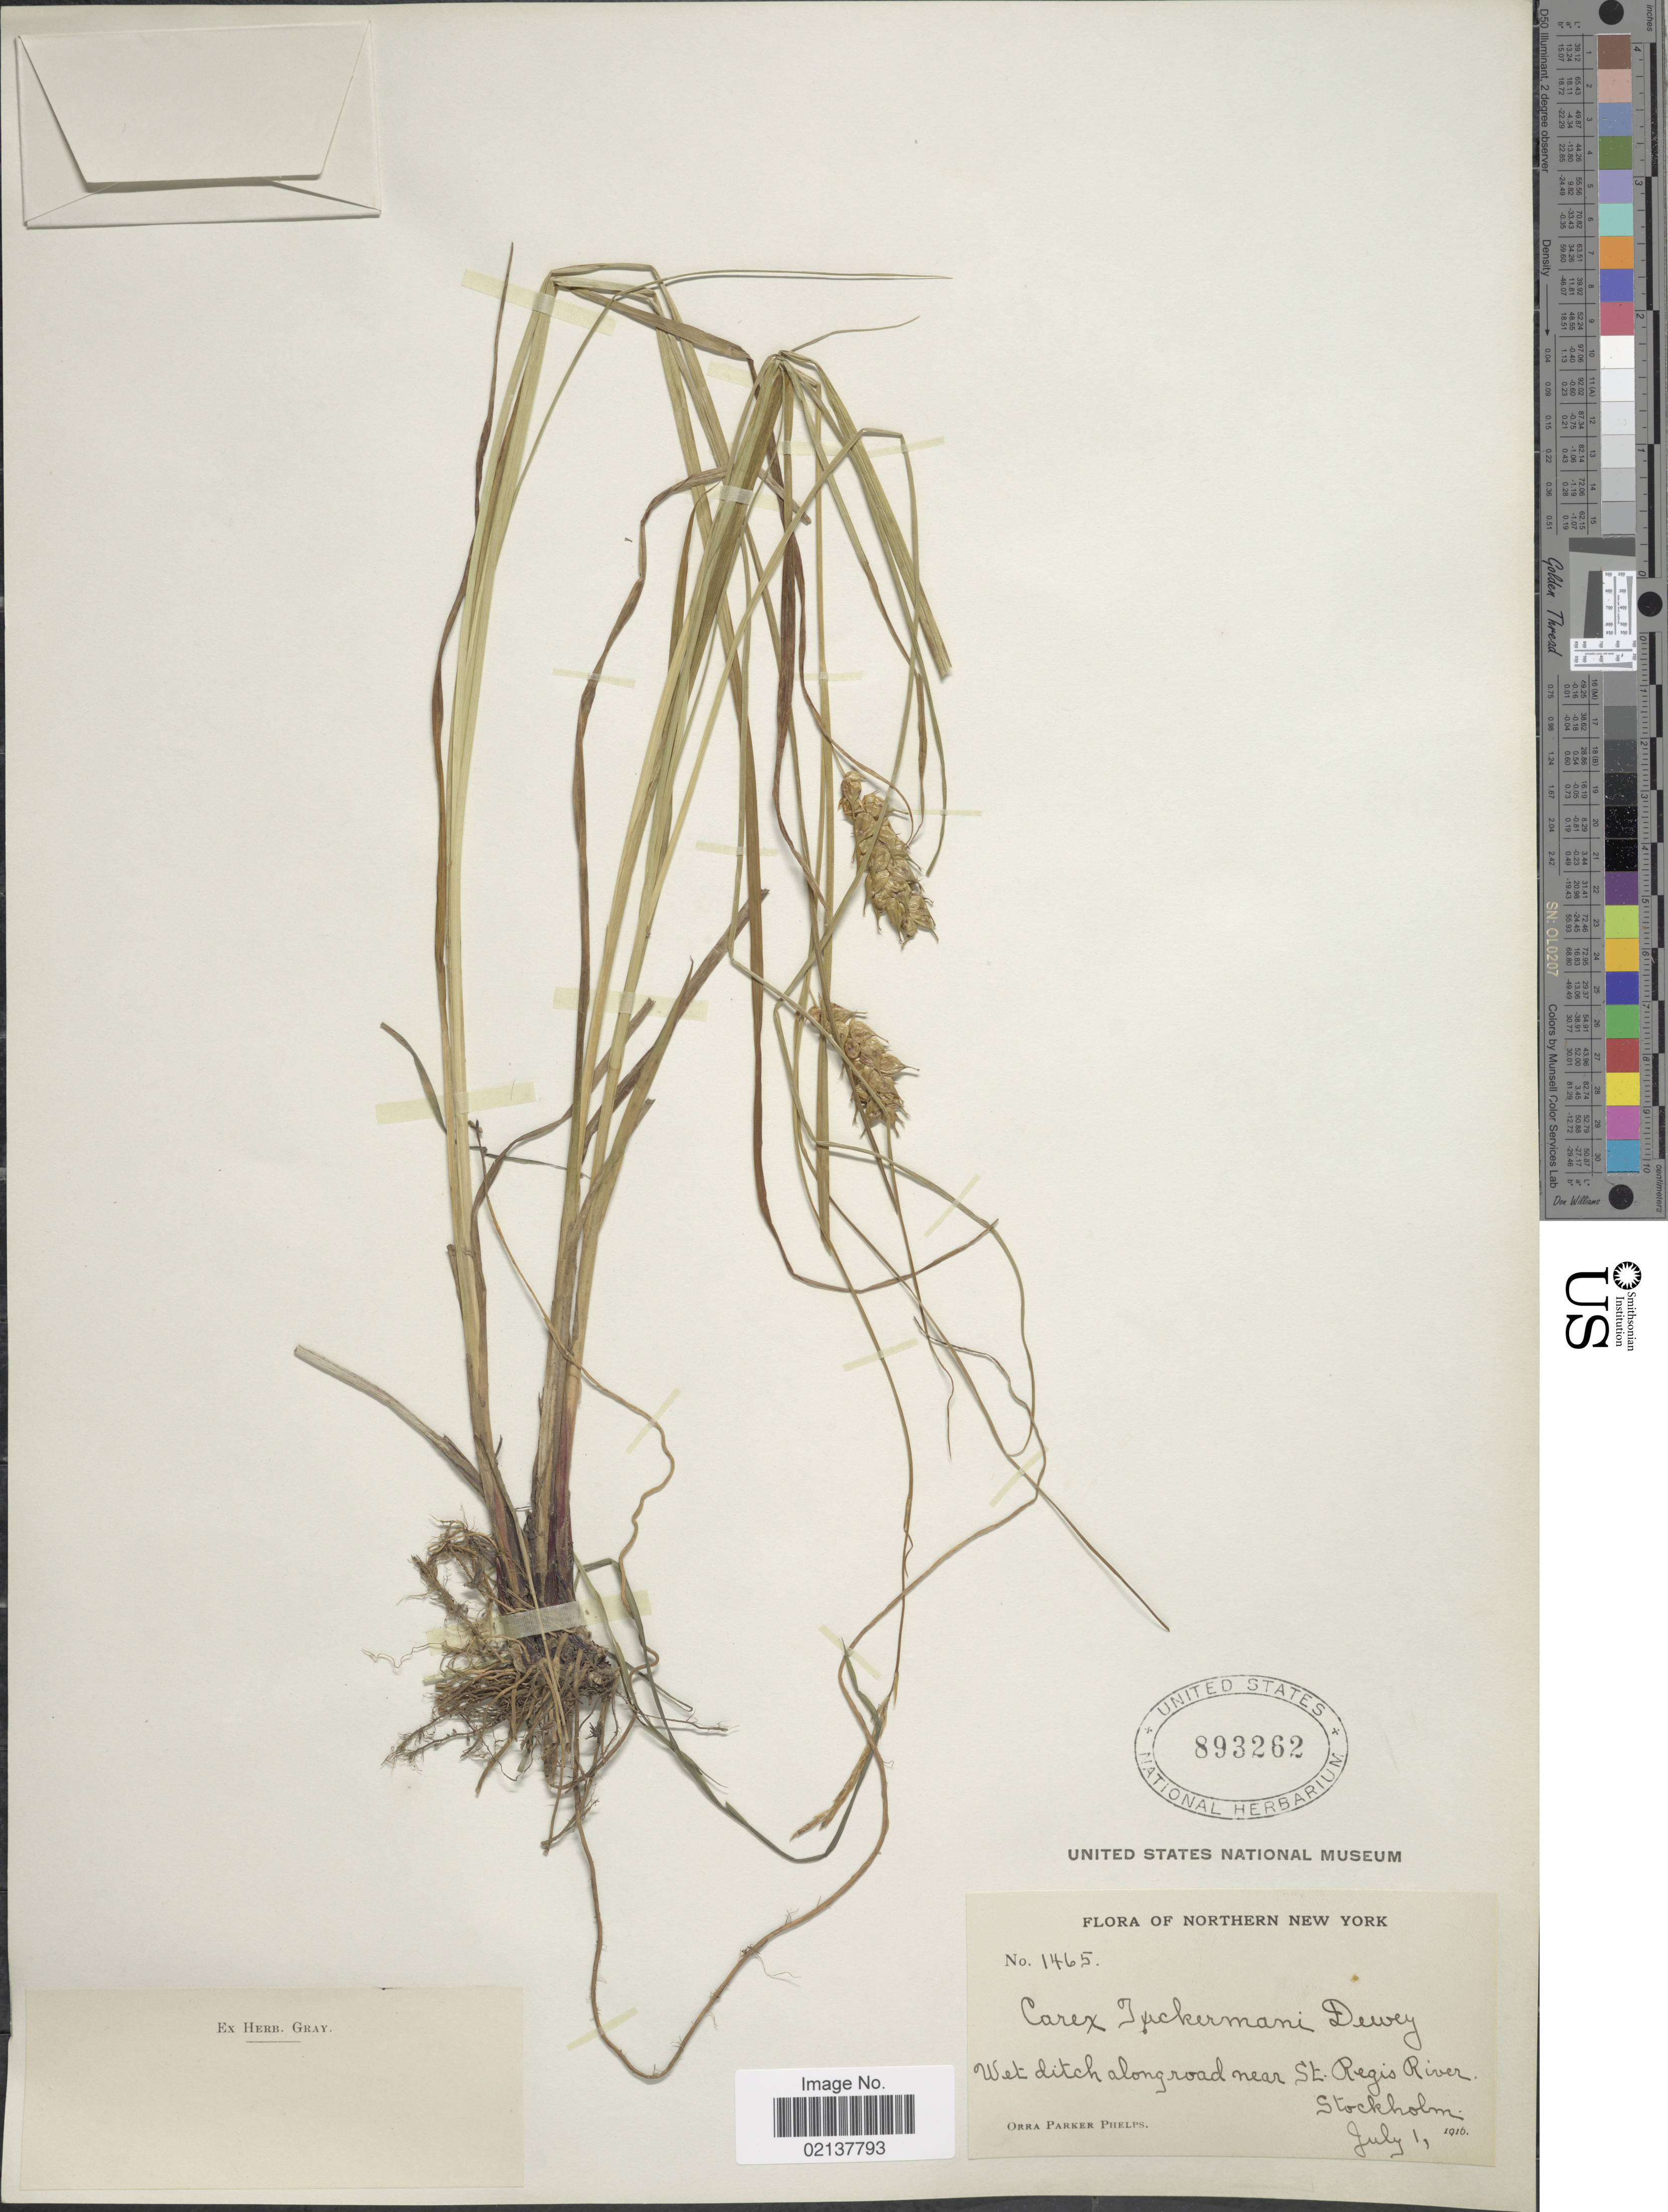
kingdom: Plantae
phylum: Tracheophyta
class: Liliopsida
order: Poales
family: Cyperaceae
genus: Carex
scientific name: Carex tuckermanii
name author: Boott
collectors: O. P. Phelps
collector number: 1465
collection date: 1916-07-01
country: United States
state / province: New York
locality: Northern New York, Wet ditch along road near St. Regis River, Stockholm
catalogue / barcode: US 893262